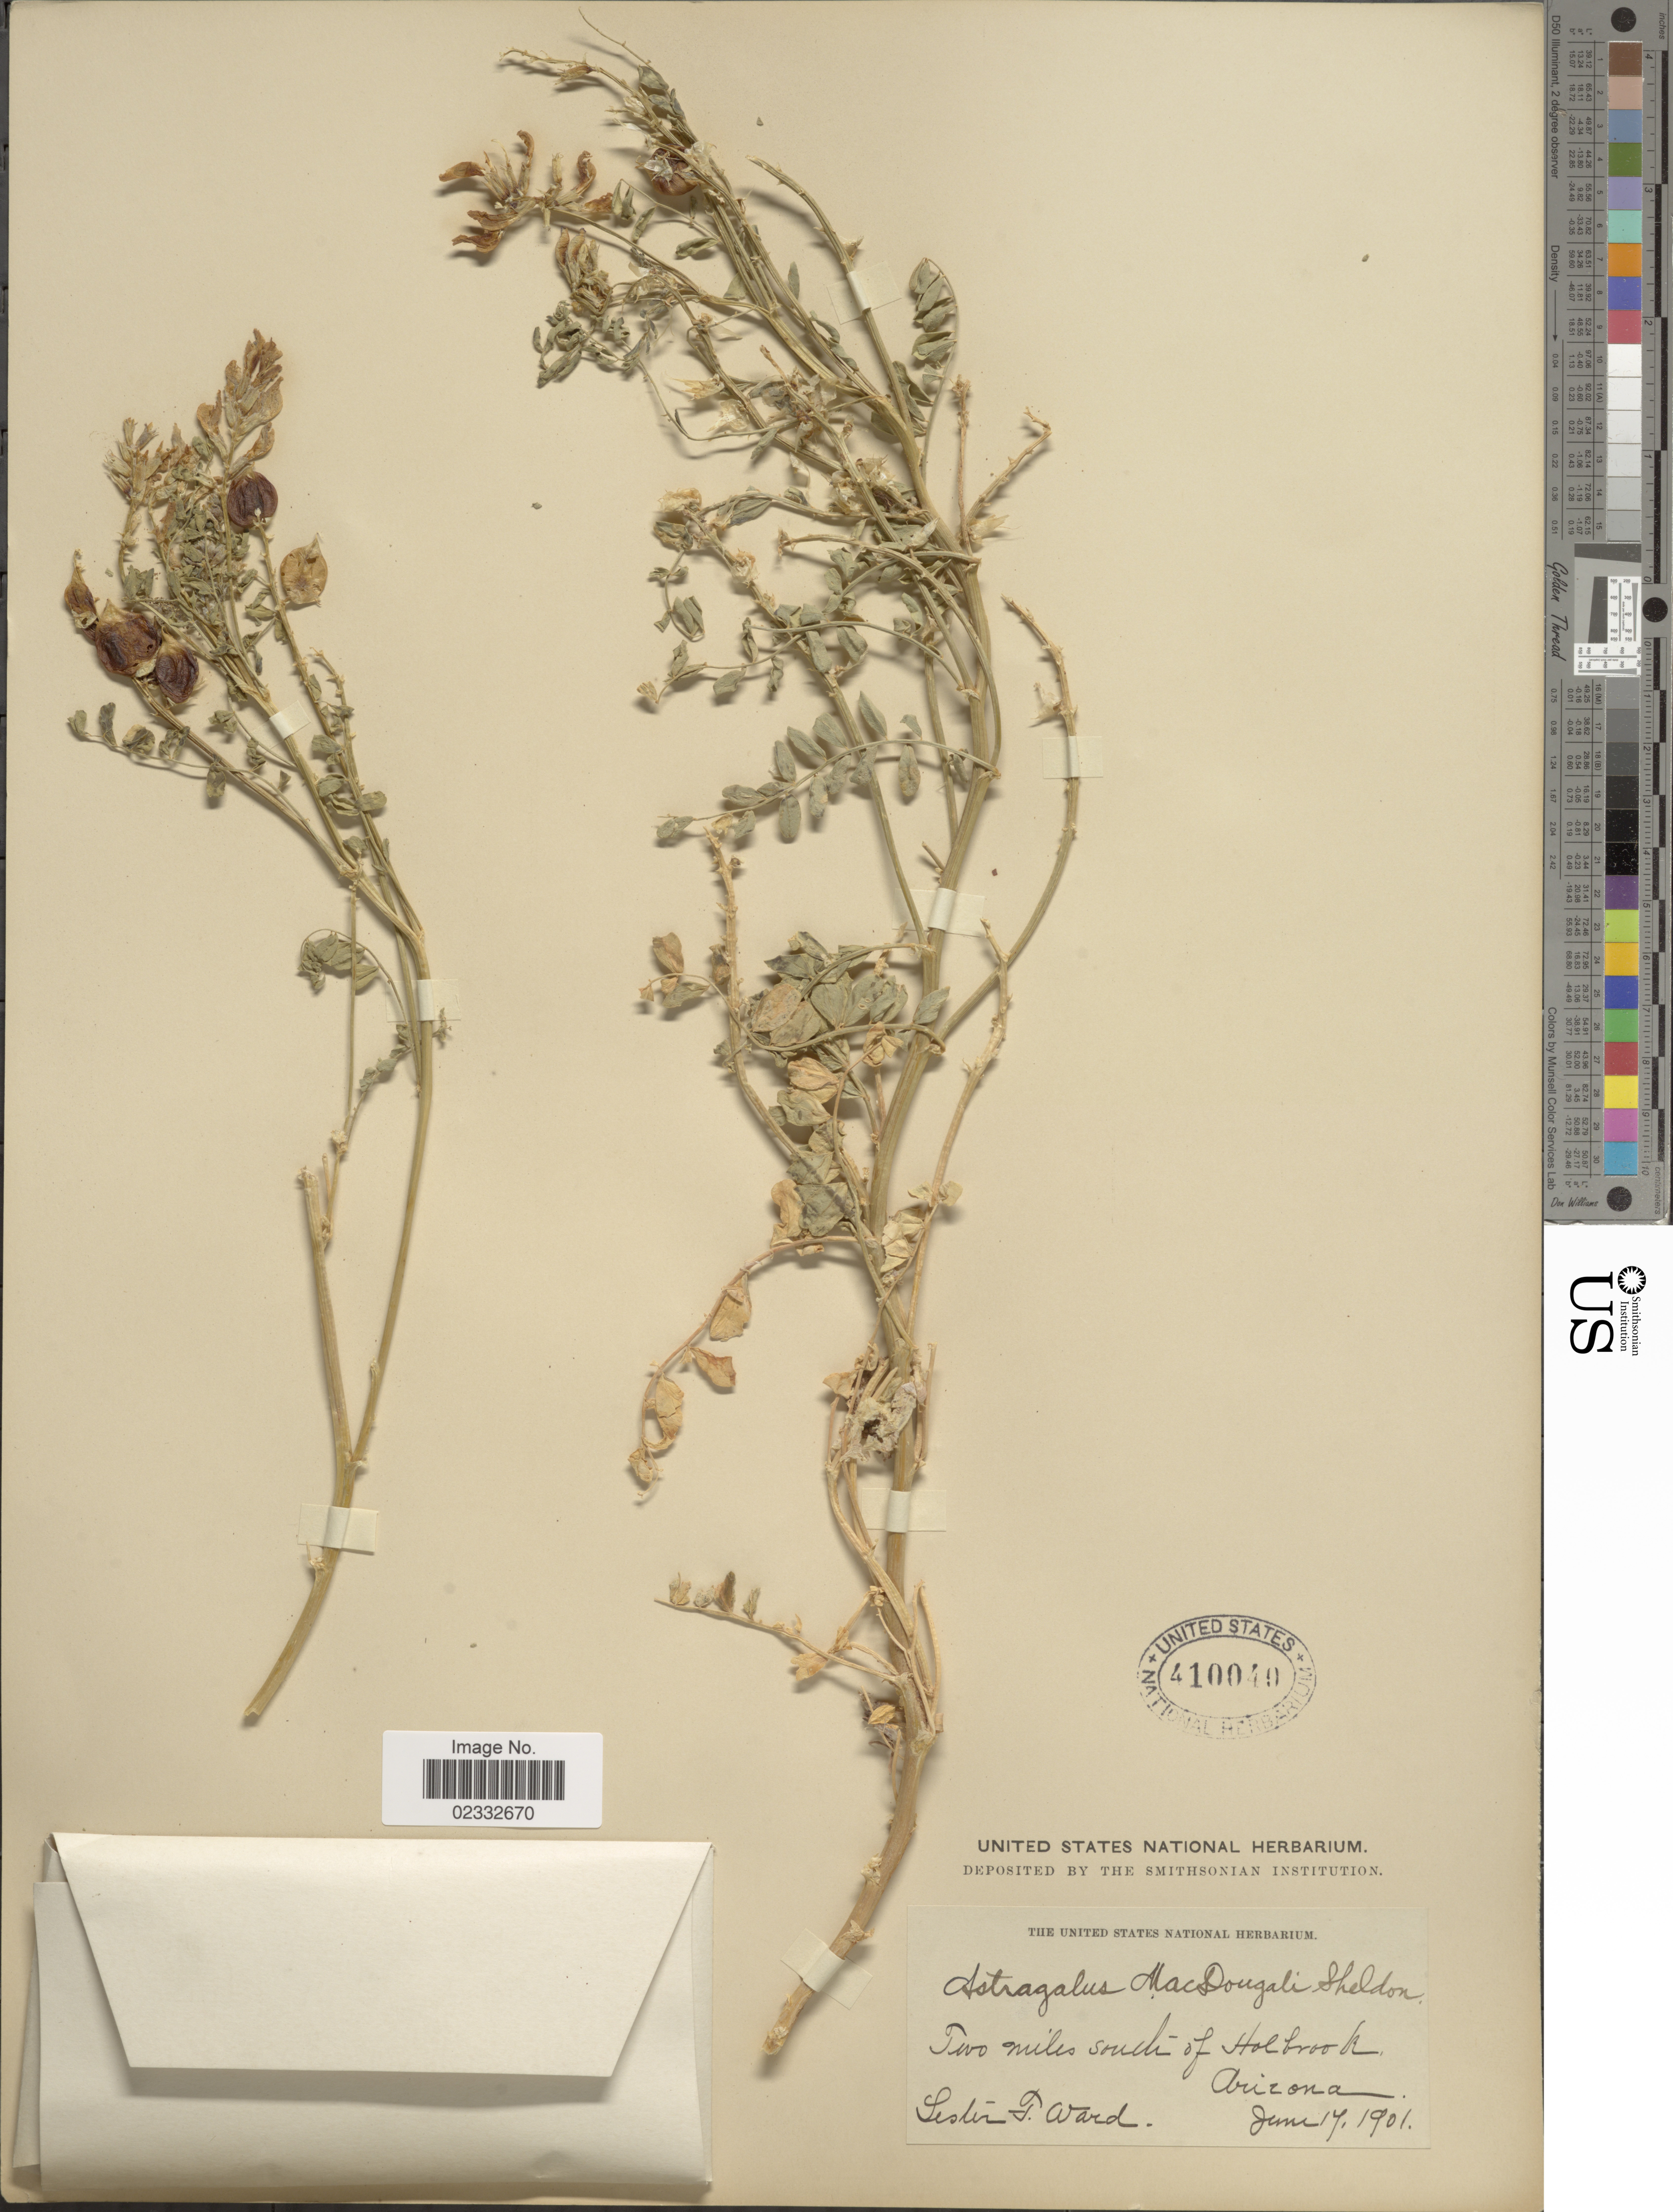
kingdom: Plantae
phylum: Tracheophyta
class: Magnoliopsida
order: Fabales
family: Fabaceae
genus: Astragalus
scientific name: Astragalus macdougalii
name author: E. Sheld.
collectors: L. F. Ward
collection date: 1901-06-14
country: United States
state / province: Arizona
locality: Two miles south of Holbrook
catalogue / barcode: US 410049